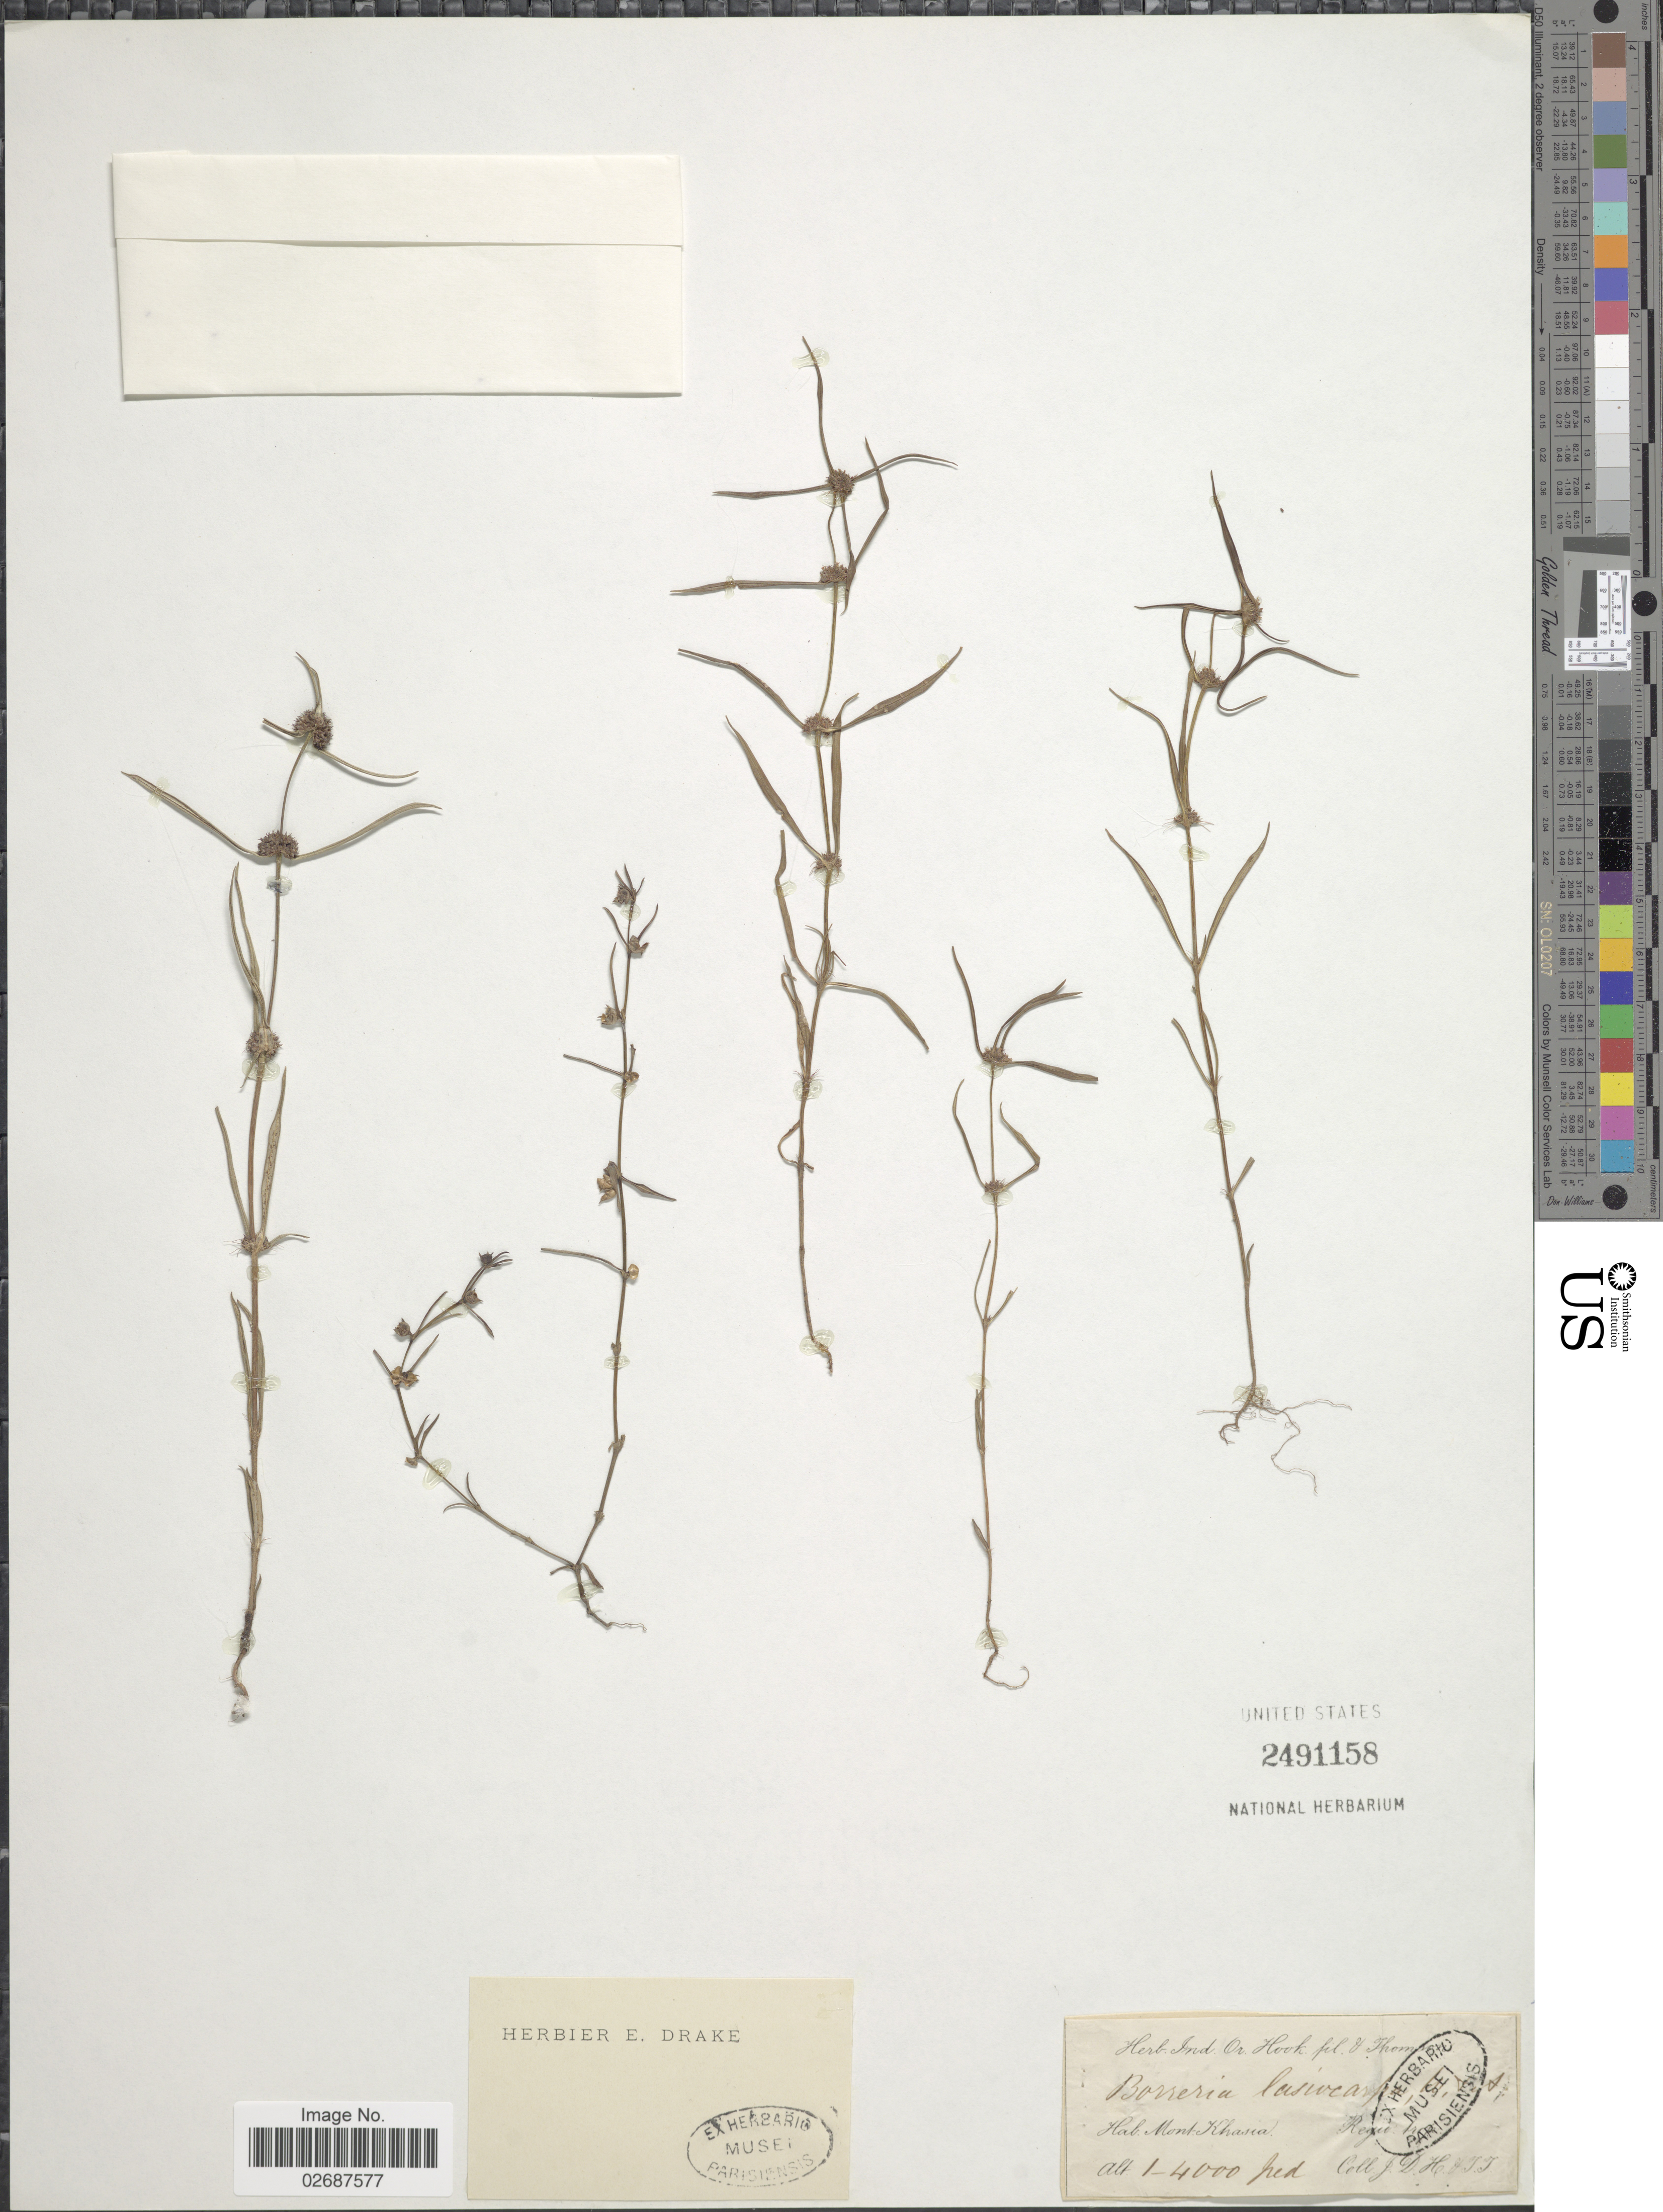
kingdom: Plantae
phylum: Tracheophyta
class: Magnoliopsida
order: Gentianales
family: Rubiaceae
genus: Borreria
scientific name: Borreria lasiocarpa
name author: Walp.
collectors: J. D. Hooker & T. Thomson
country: India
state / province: Meghalaya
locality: Mont Khasia, Regio tr [illegible text].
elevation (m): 305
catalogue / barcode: US 2491158